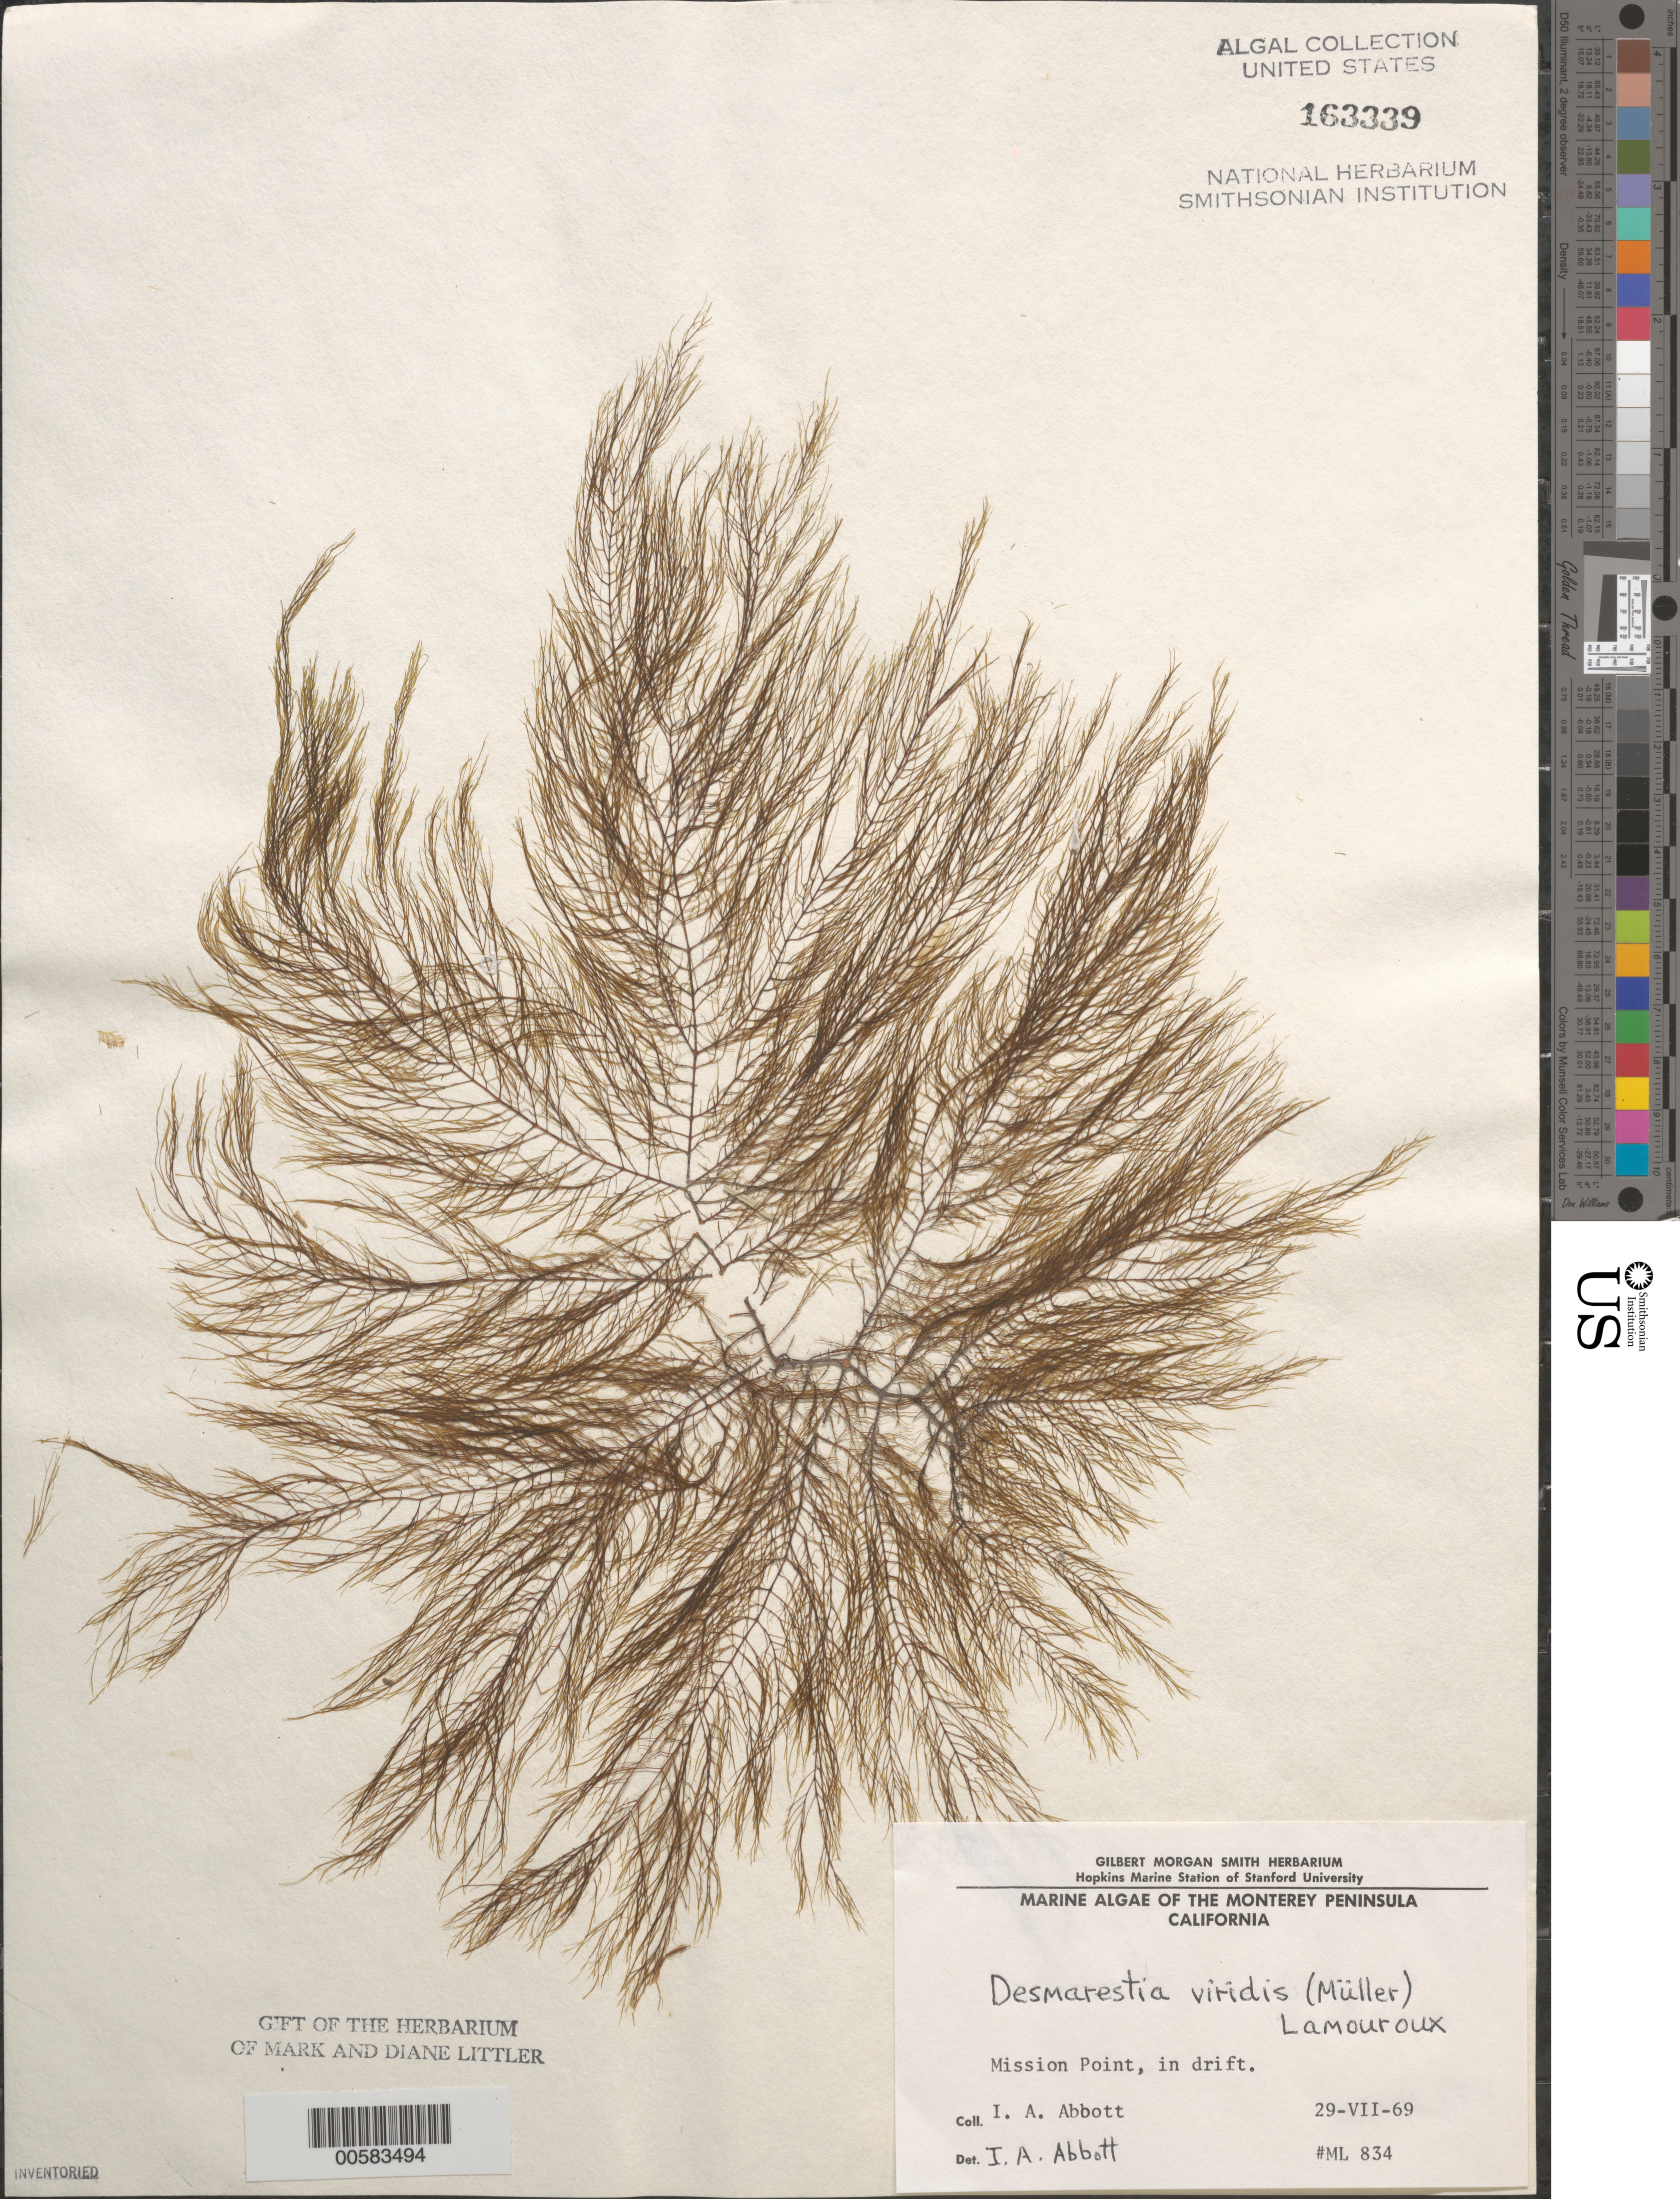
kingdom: Chromista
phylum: Ochrophyta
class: Phaeophyceae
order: Desmarestiales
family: Desmarestiaceae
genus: Desmarestia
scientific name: Desmarestia viridis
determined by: Littler, M. M.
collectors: I. A. Abbott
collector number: ML 834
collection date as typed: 29 Jul 1969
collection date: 1969-07-29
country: United States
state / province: California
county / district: Monterey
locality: Mission Point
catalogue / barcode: US 163339